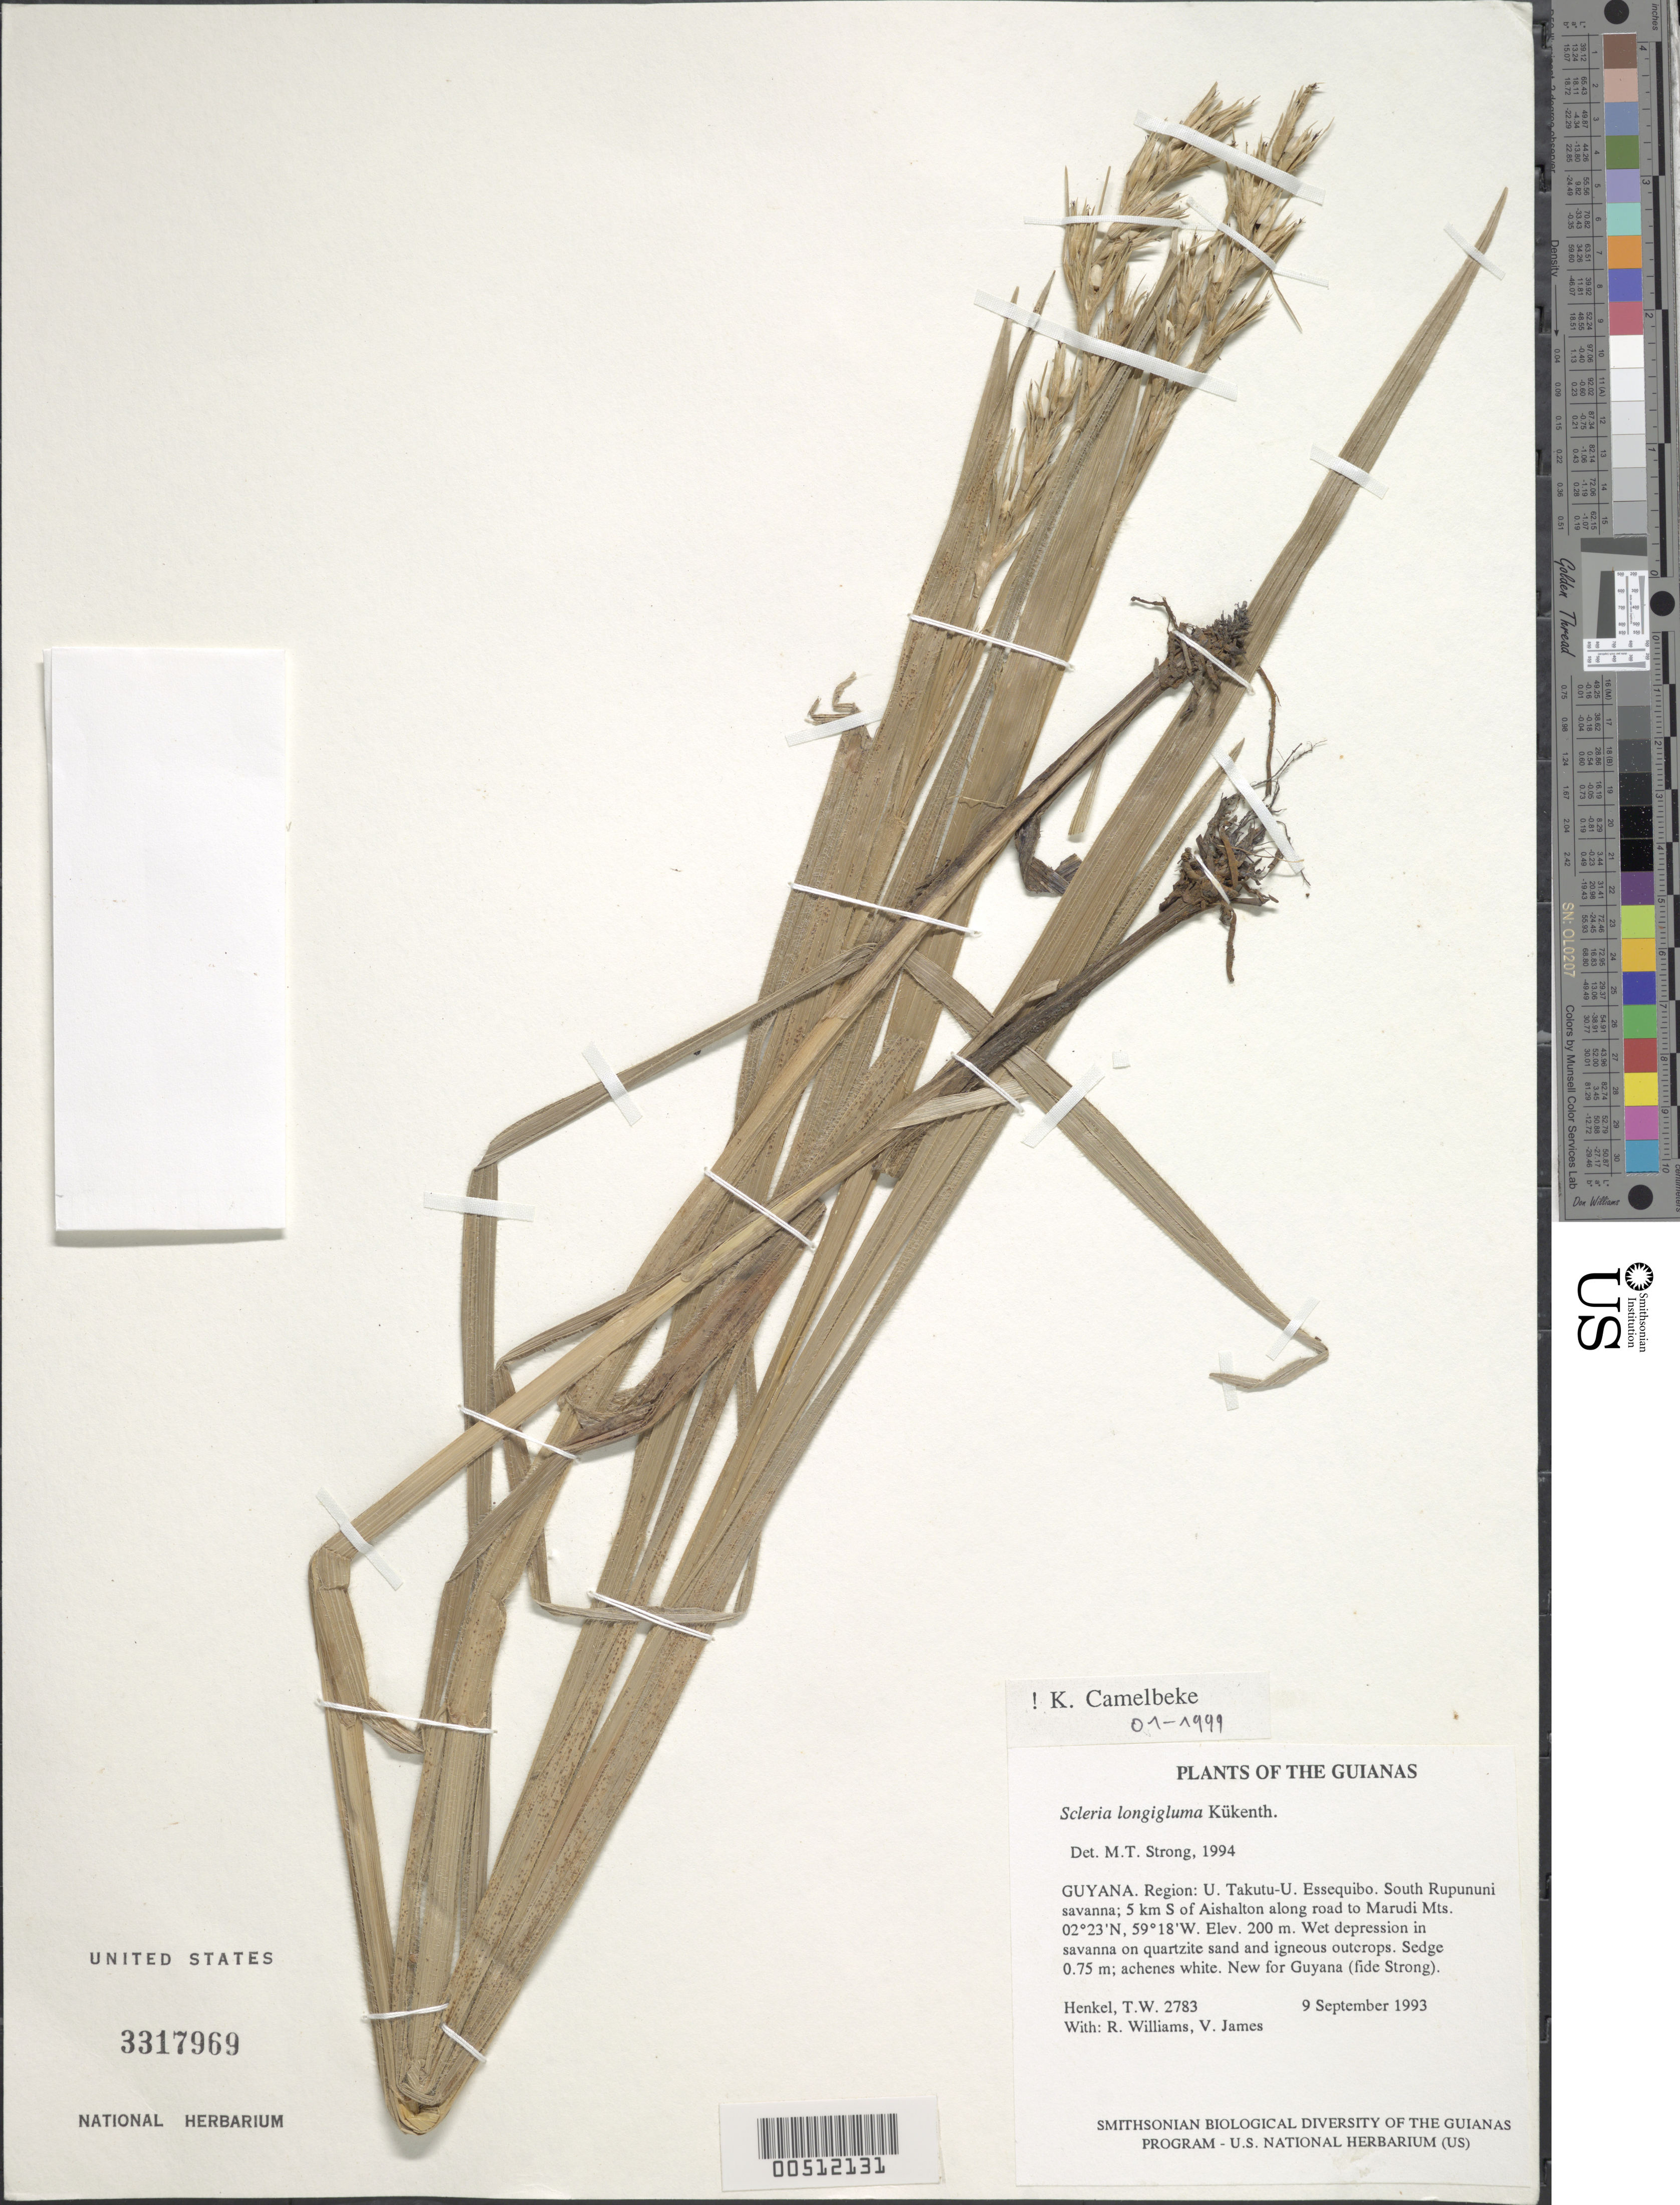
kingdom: Plantae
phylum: Tracheophyta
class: Liliopsida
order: Poales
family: Cyperaceae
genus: Scleria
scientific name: Scleria longigluma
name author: Kük.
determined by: Camelbeke, K.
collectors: T. Henkel, R. Williams & V. James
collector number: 2783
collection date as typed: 9 September 1993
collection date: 1993-09-09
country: Guyana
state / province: U. Takutu-U. Essequibo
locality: South Rupununi savanna; 5 km S of Aishalton along road to Marudi Mts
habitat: Wet depression in savanna on quartzite sand and igneous outcrops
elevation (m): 200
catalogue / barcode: US 3317969